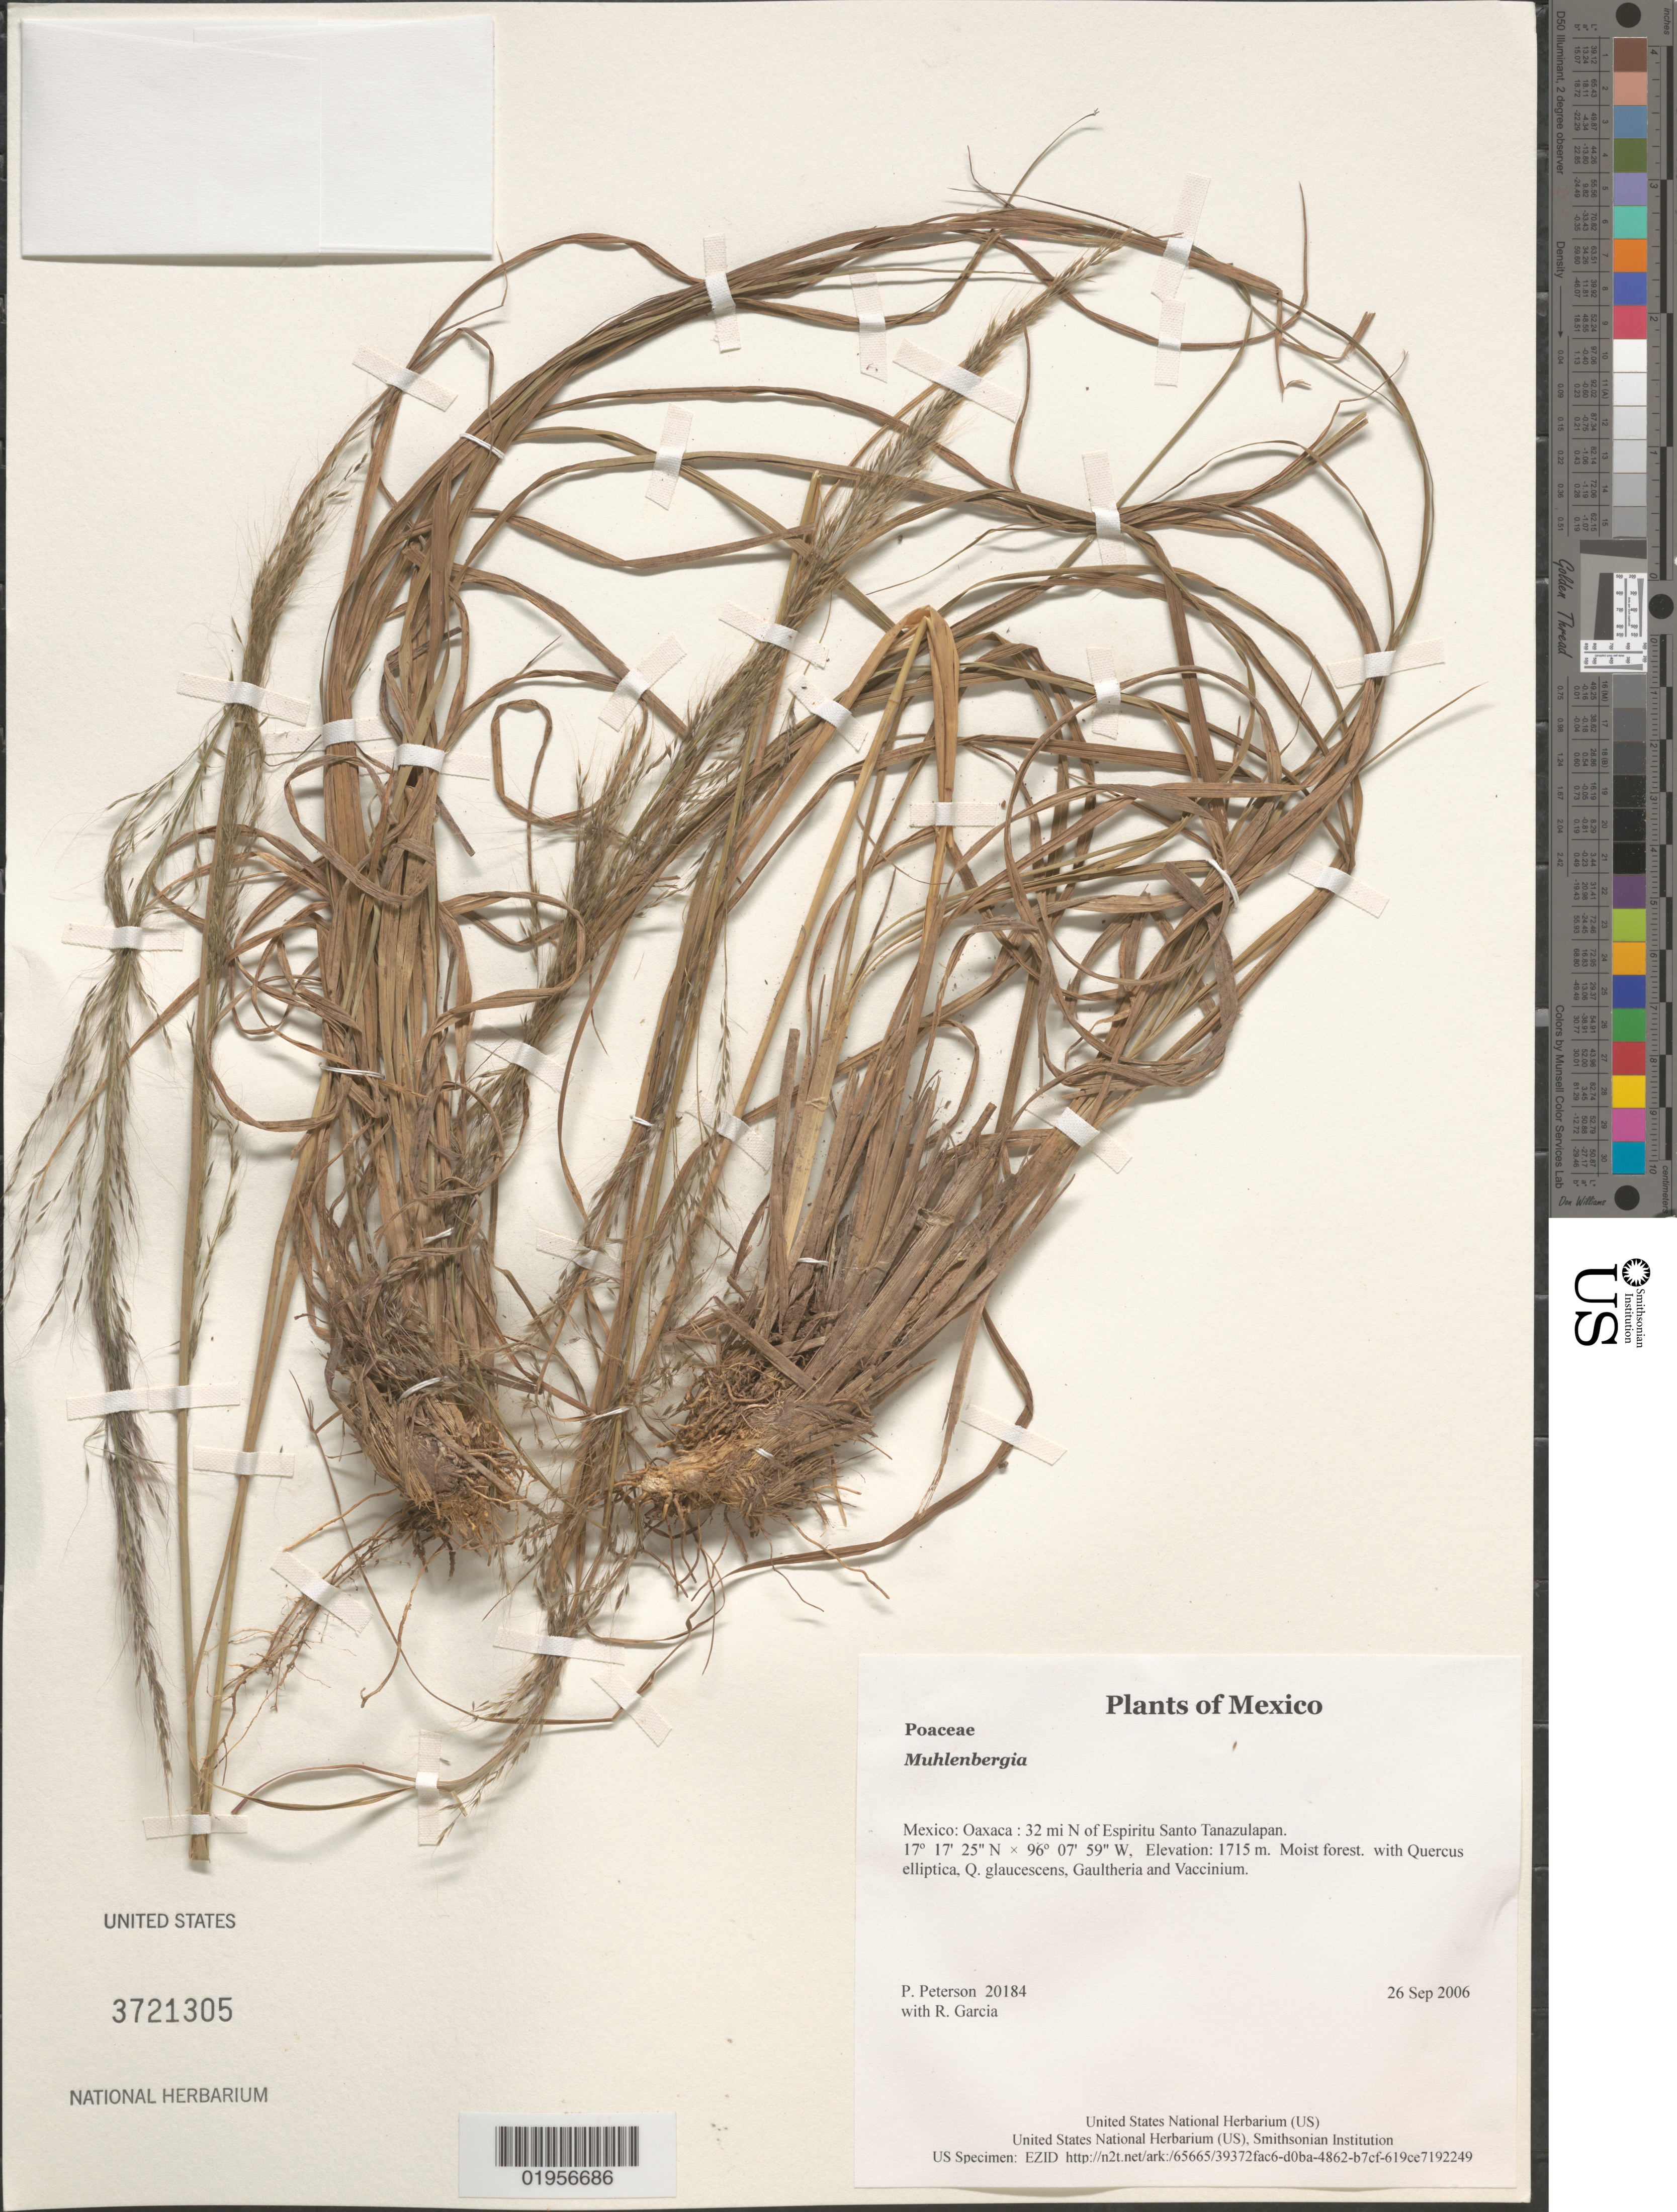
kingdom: Plantae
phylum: Tracheophyta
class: Liliopsida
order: Poales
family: Poaceae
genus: Muhlenbergia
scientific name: Muhlenbergia sp.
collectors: P. M. Peterson & R. Garcia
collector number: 20184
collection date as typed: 26 Sep 2006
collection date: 2006-09-26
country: Mexico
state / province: Oaxaca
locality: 32 mi N of Espiritu Santo Tanazulapan.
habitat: Moist forest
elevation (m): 1715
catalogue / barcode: US 3721305